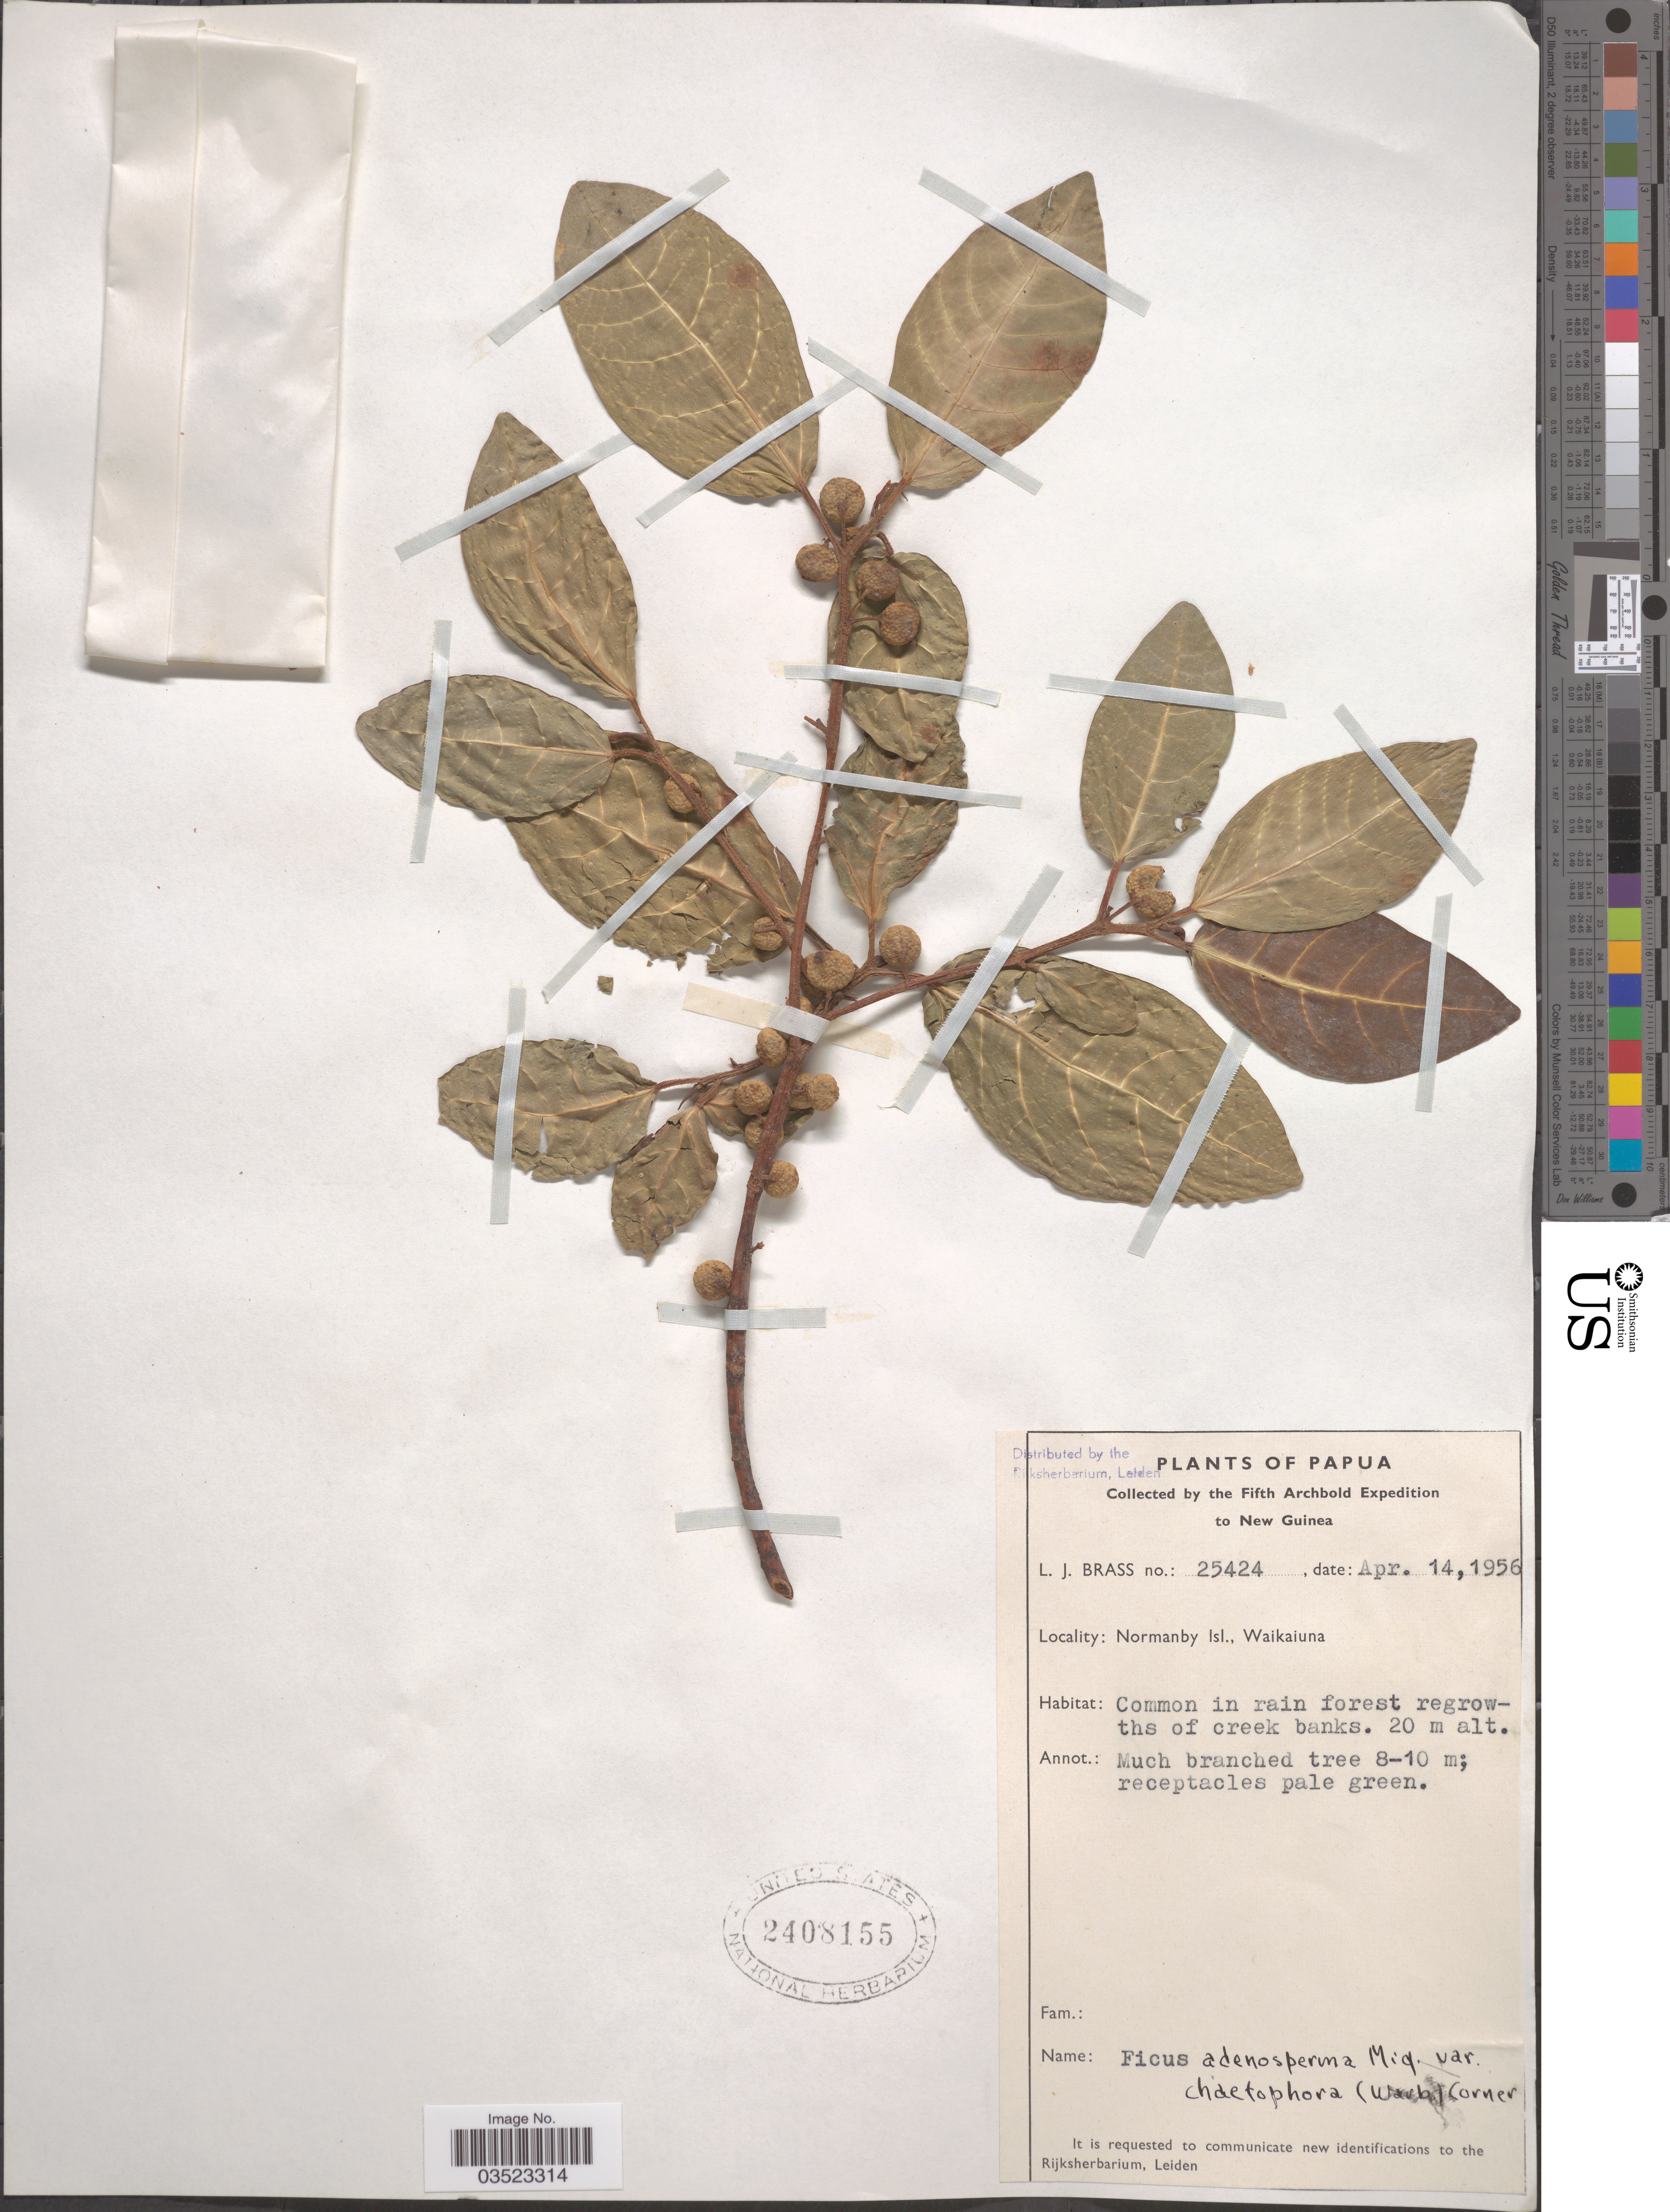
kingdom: Plantae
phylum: Tracheophyta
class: Magnoliopsida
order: Rosales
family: Moraceae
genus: Ficus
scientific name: Ficus adenosperma var. chaetophora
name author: (Warb.) Corner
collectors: L. J. Brass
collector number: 25424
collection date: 1956-04-14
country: Papua New Guinea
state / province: Milne Bay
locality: Papua. The Fifth Archbold Expedition to New Guinea. Normanby Isl., Waikaiuna.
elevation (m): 20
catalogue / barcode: US 2408155